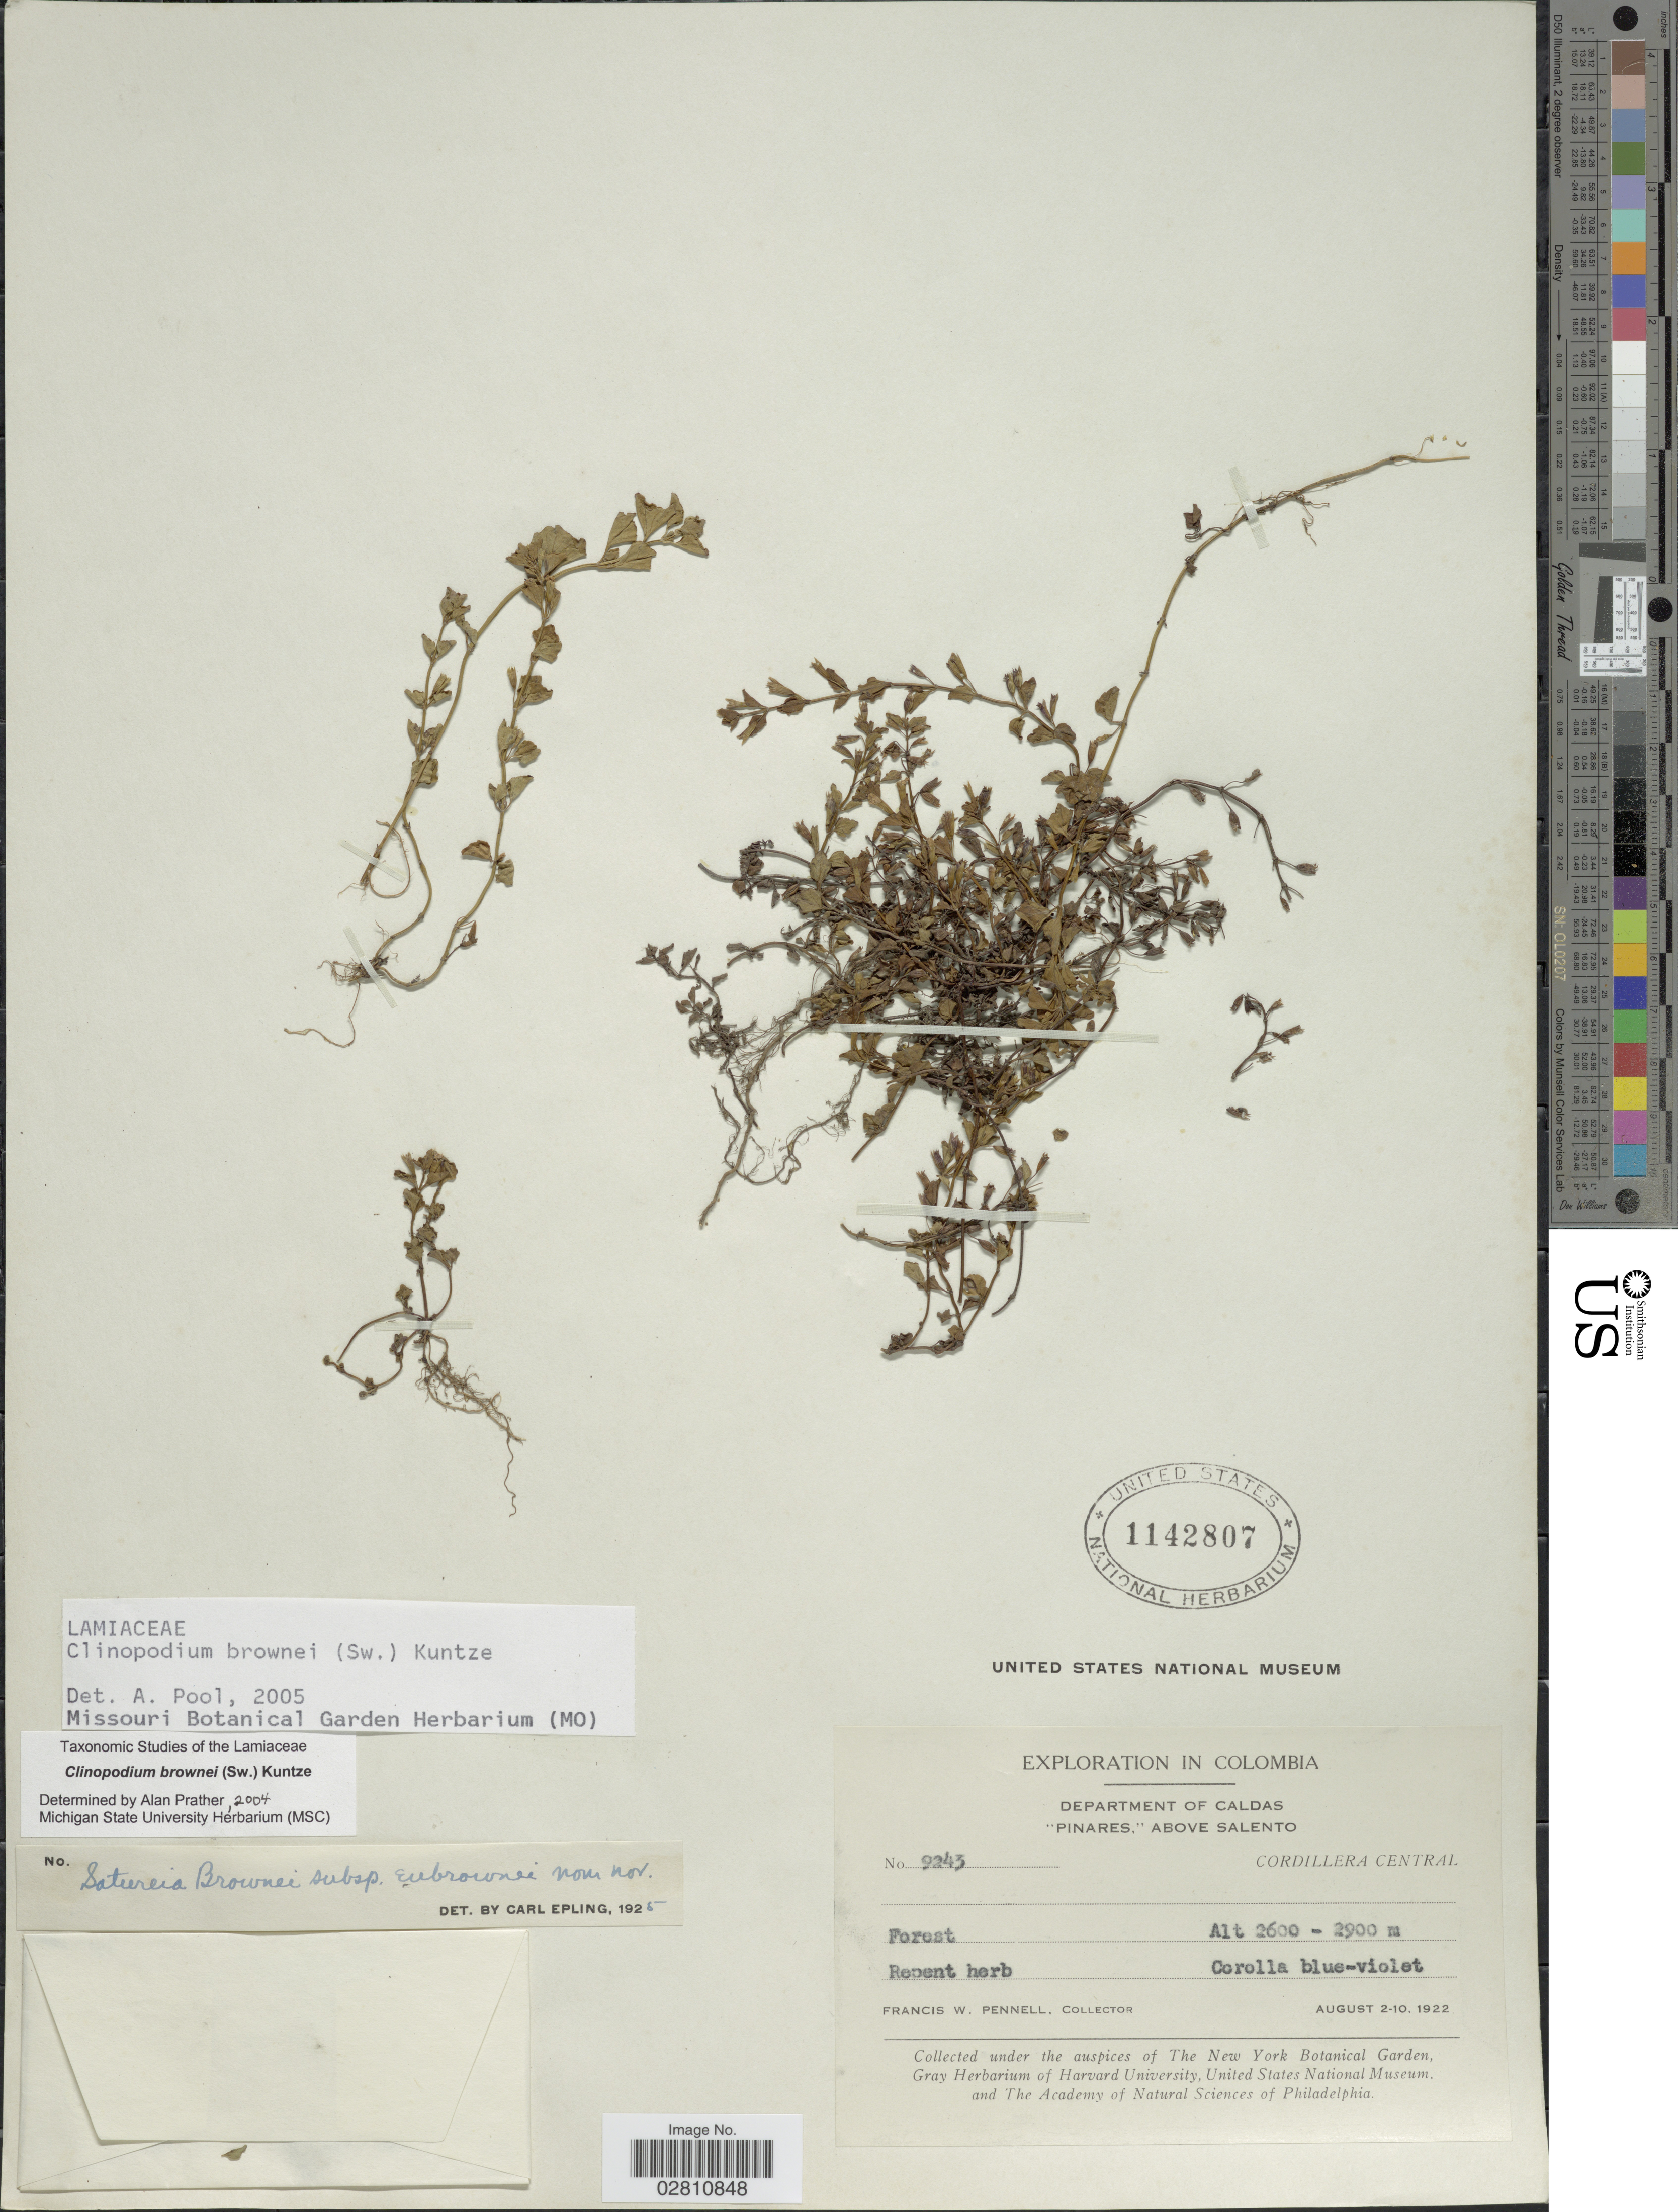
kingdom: Plantae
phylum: Tracheophyta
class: Magnoliopsida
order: Lamiales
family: Lamiaceae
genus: Clinopodium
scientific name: Clinopodium brownei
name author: (Sw.) Kuntze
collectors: F. W. Pennell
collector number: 9243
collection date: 1922-08-02/1922-08-10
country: Colombia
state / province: Caldas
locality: Department of Caldas, "Pinares," above Salento, Cordillera Central.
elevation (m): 2600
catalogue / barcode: US 1142807